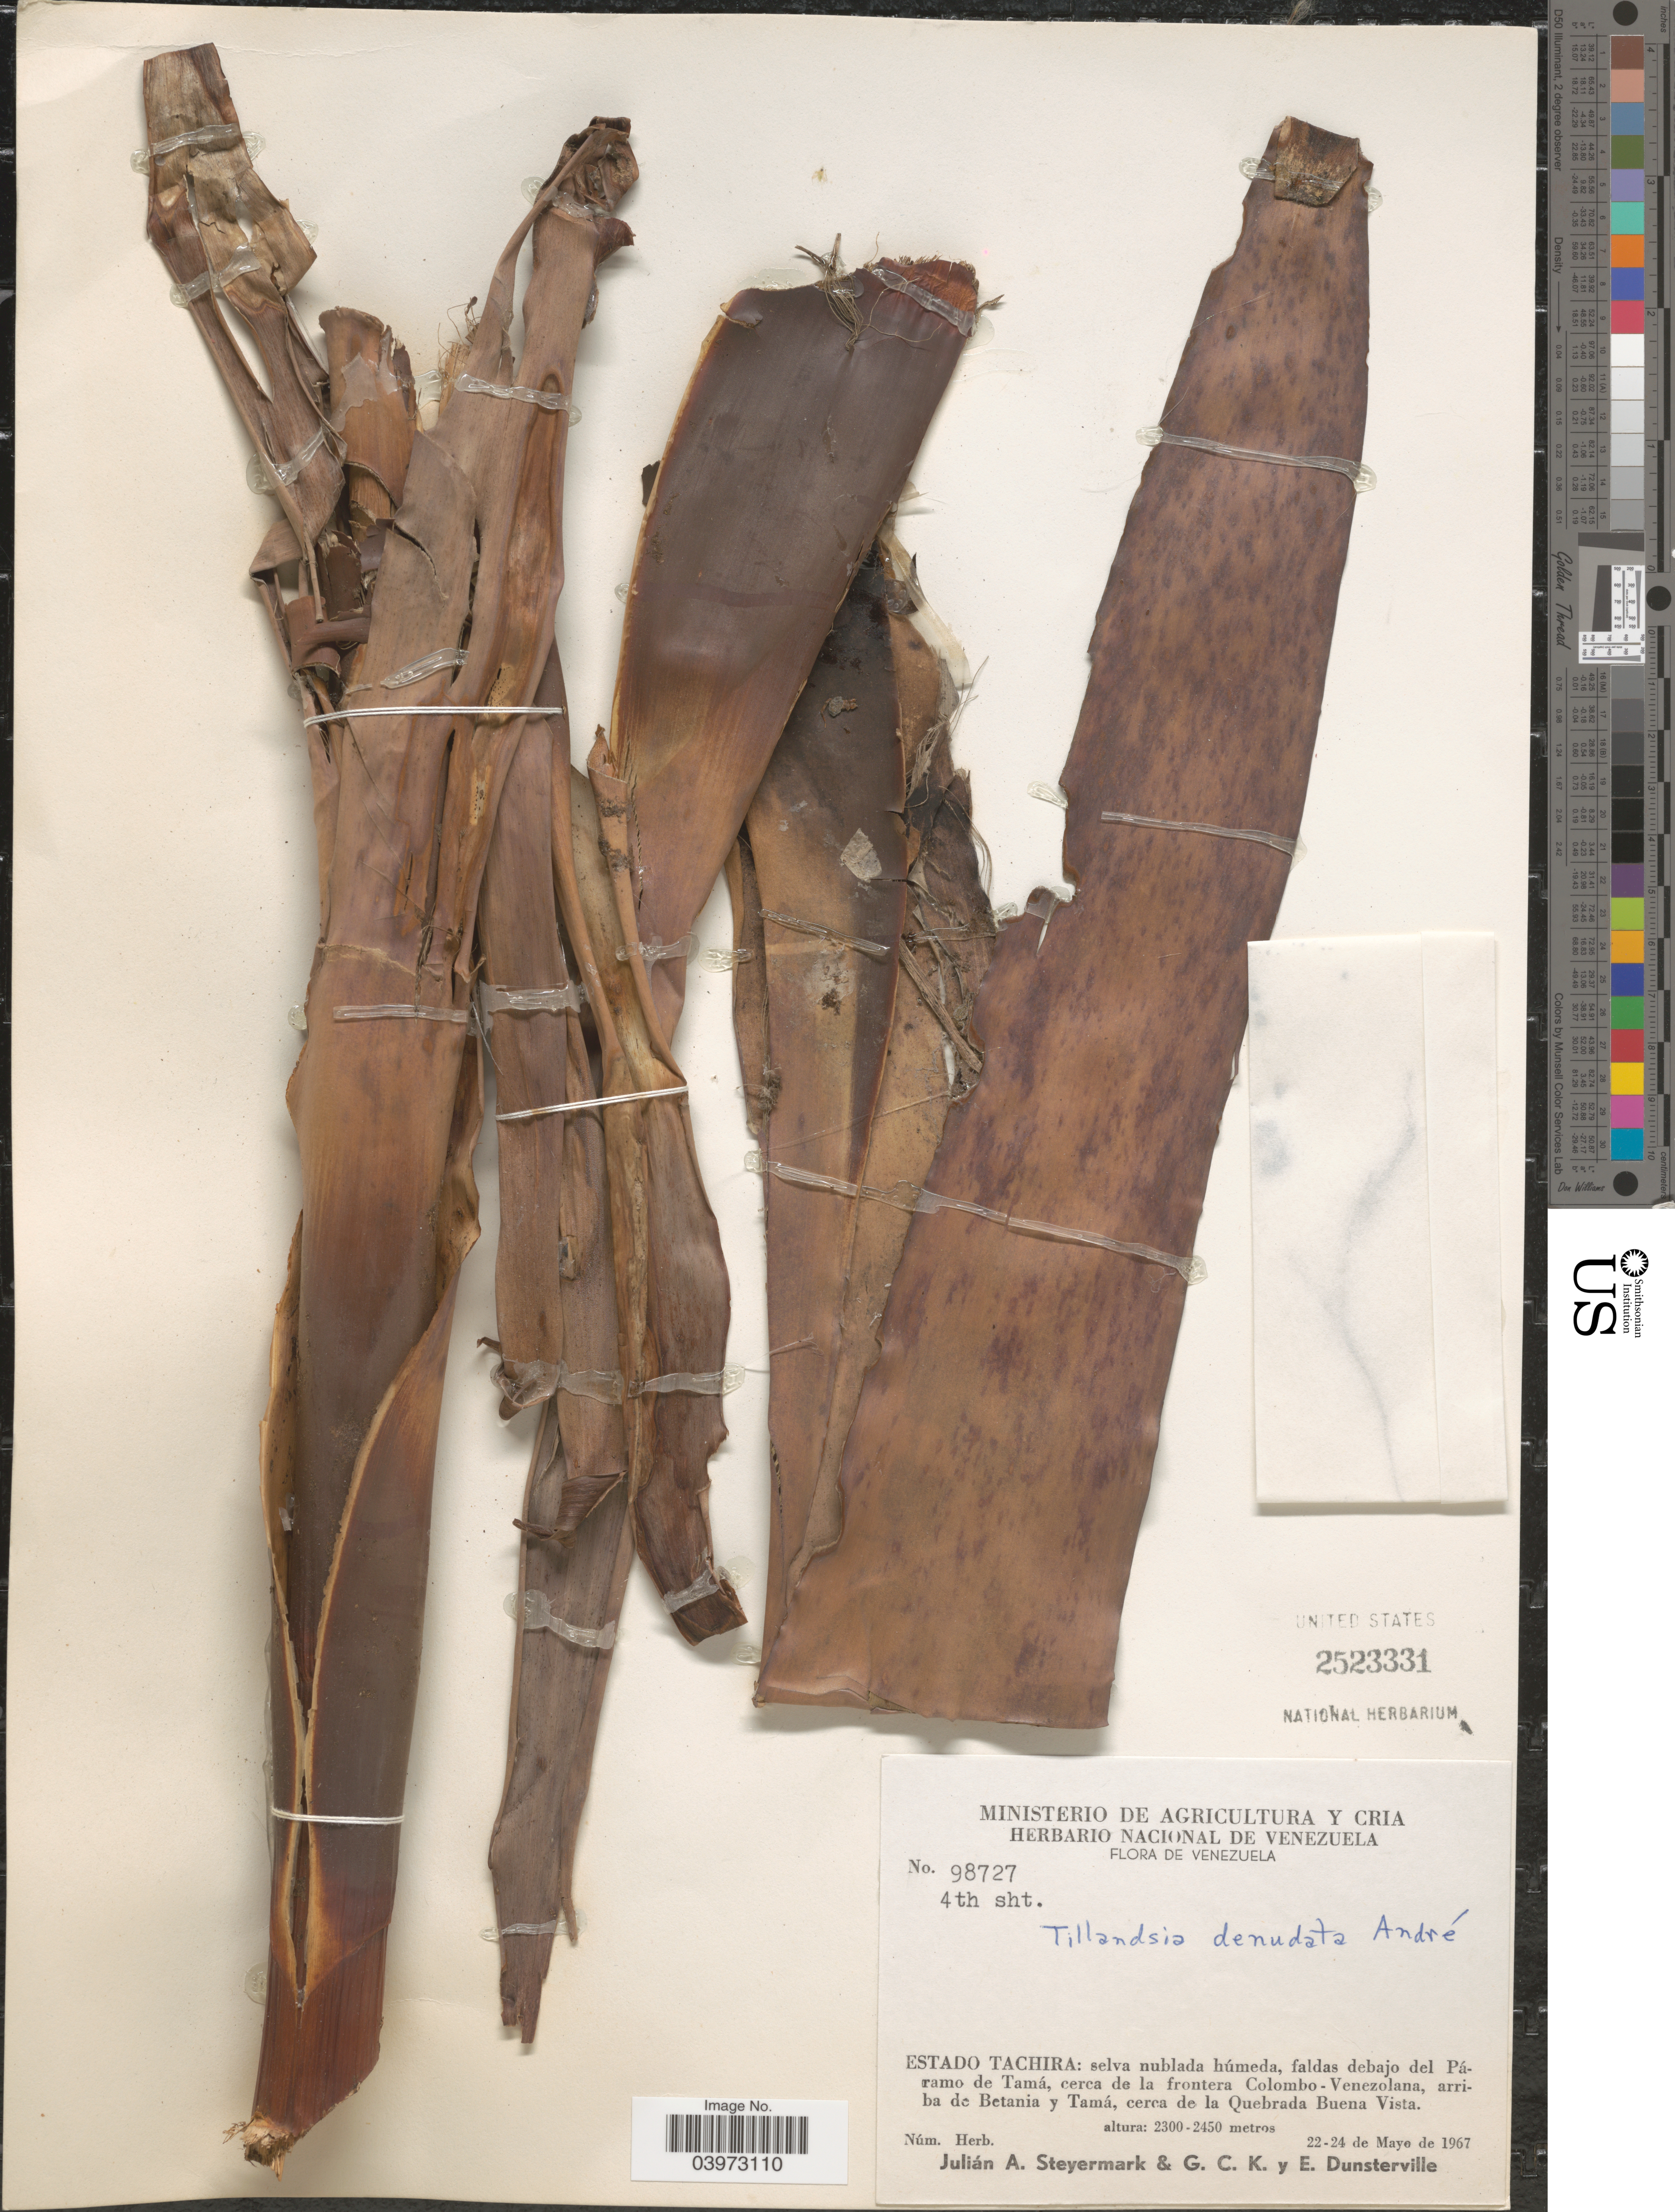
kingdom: Plantae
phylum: Tracheophyta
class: Liliopsida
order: Poales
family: Bromeliaceae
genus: Tillandsia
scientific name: Tillandsia denudata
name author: André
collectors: J. Steyermark, G. C. K. Dunsterville & E. Dunsterville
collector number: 98727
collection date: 1967-05-22/1967-05-24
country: Venezuela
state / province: Tachira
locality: Selva nublada húmeda, faldas debajo del Páramo de Tamá, cerca de la frontera Colombo - Venezolana, arriba de Betania y Tamá, cerca de la Quebrada Buena Vista.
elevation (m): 2300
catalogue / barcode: US 2523331